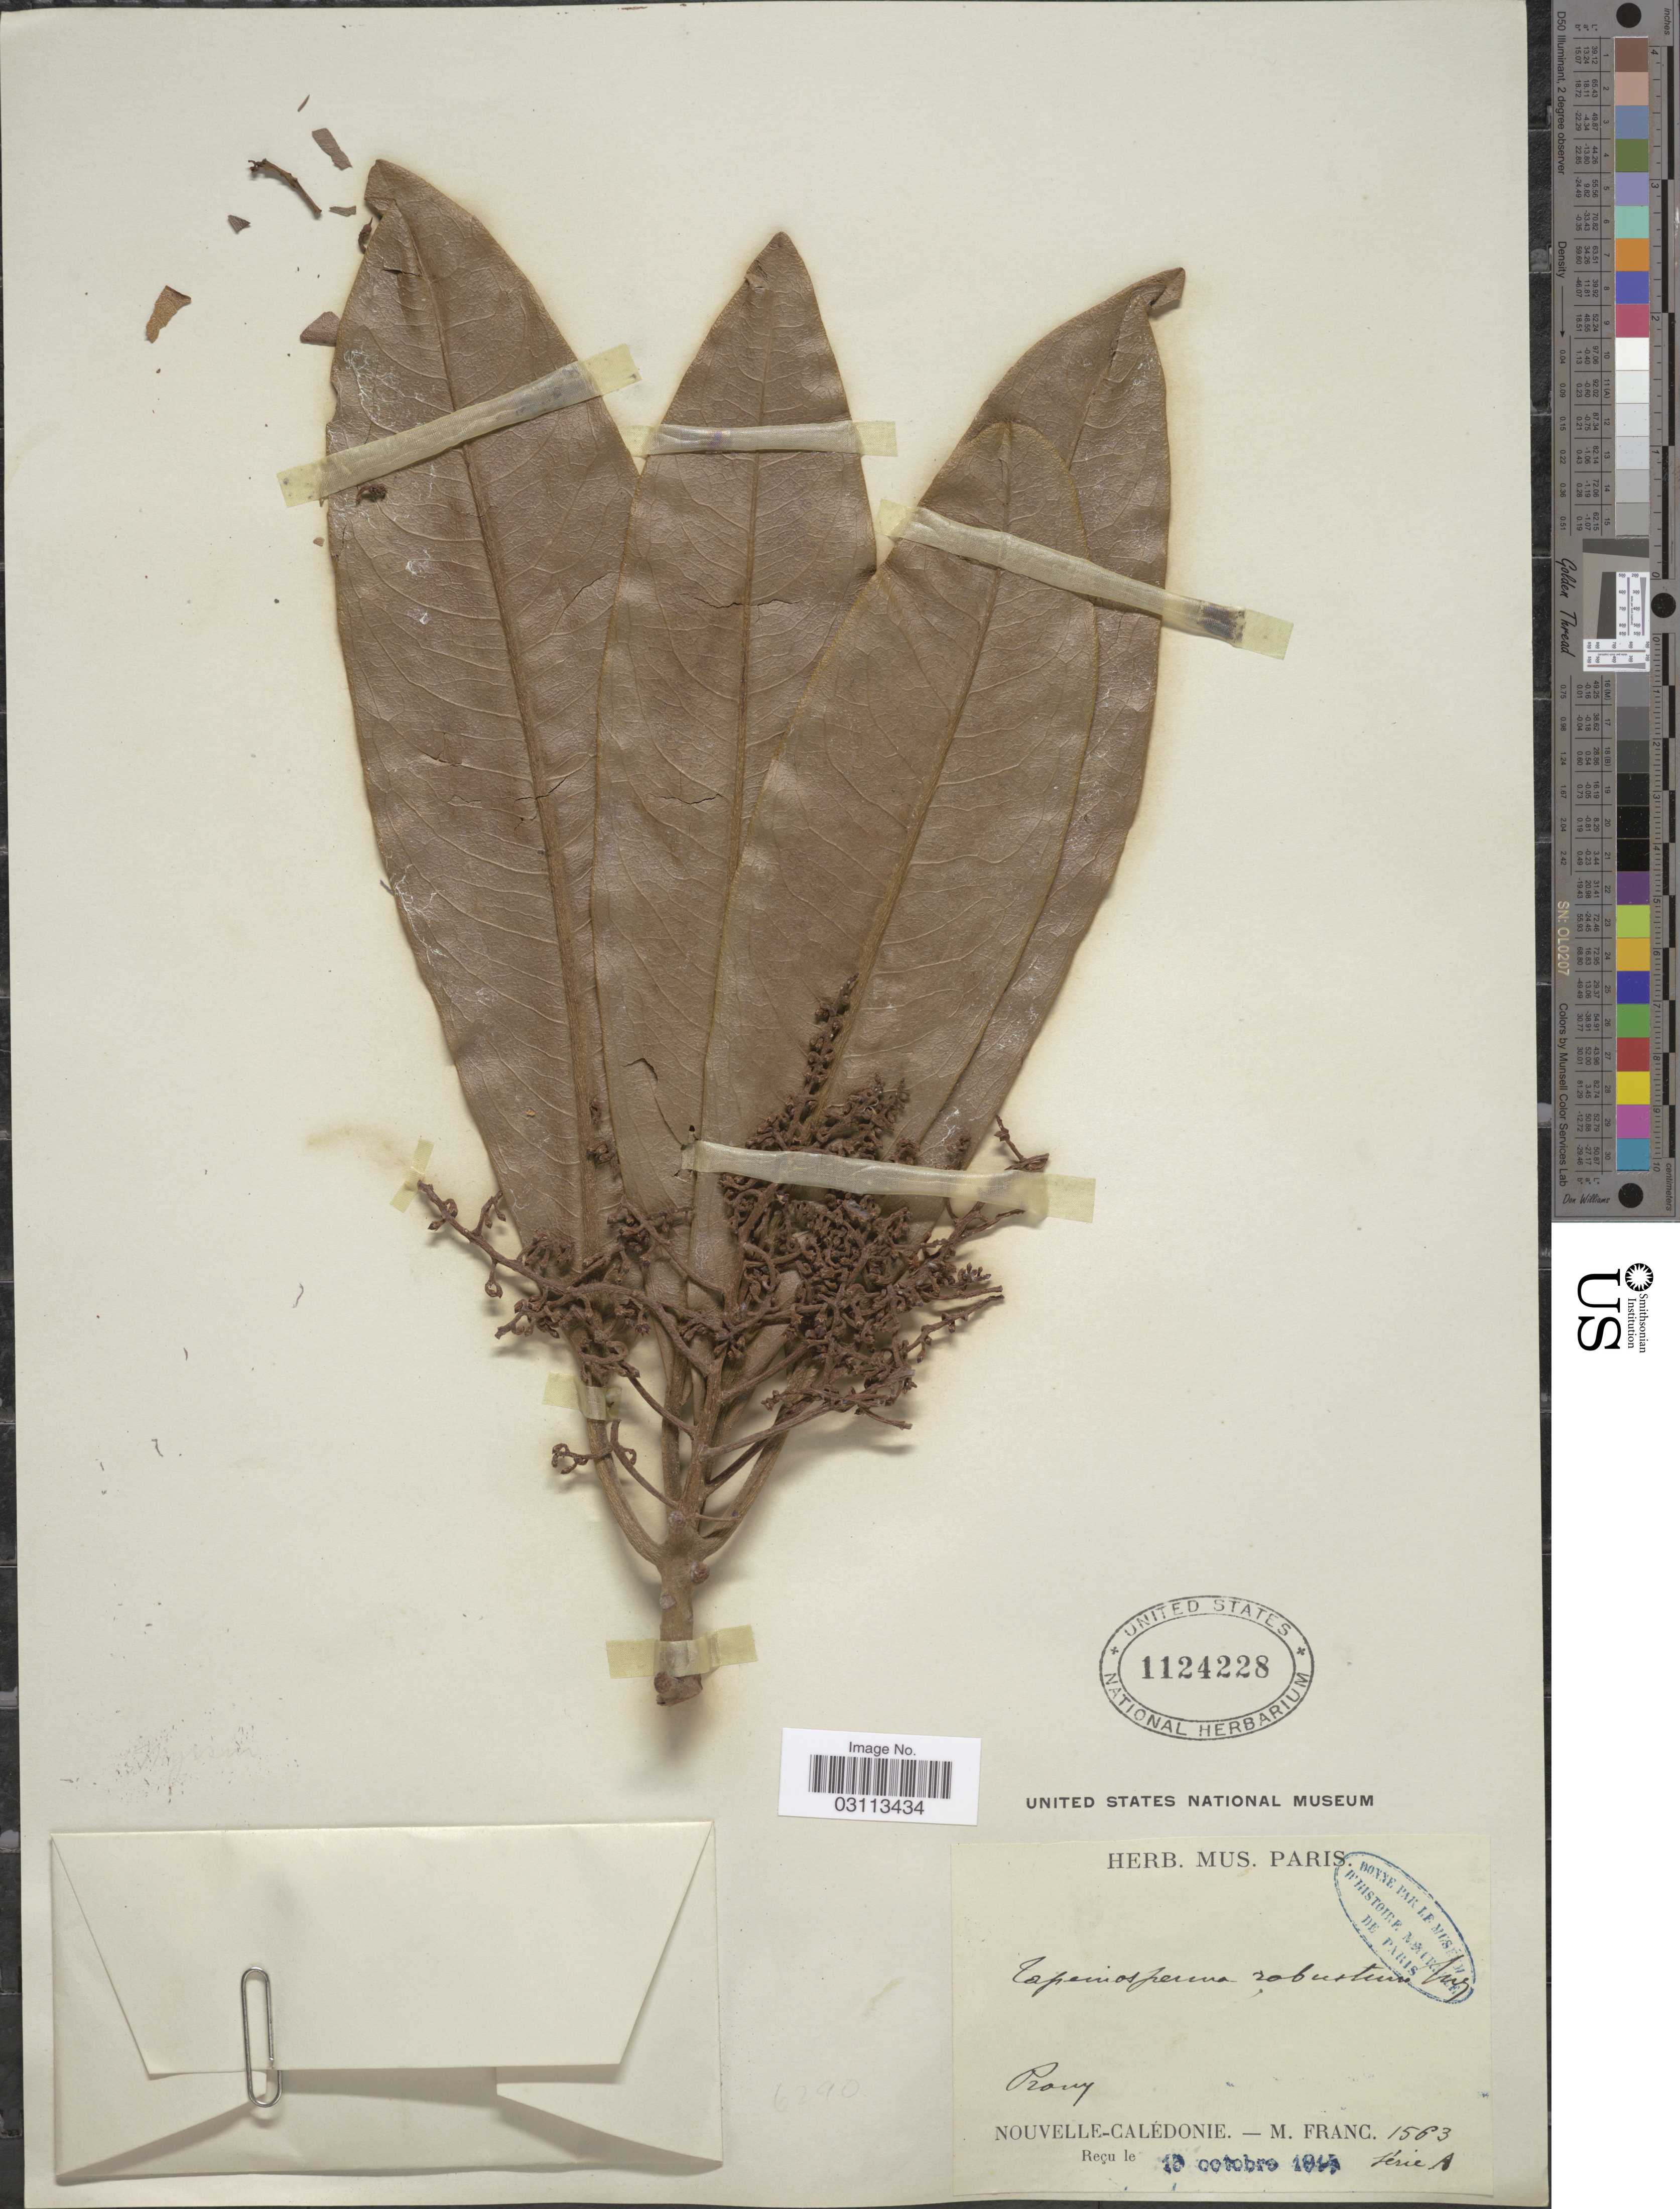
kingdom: Plantae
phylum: Tracheophyta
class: Magnoliopsida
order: Ericales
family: Primulaceae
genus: Tapeinosperma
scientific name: Tapeinosperma robustum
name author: Mez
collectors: M. Franc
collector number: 1563 série A?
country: New Caledonia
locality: Prony. Nouvelle-Calédonie.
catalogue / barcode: US 1124228